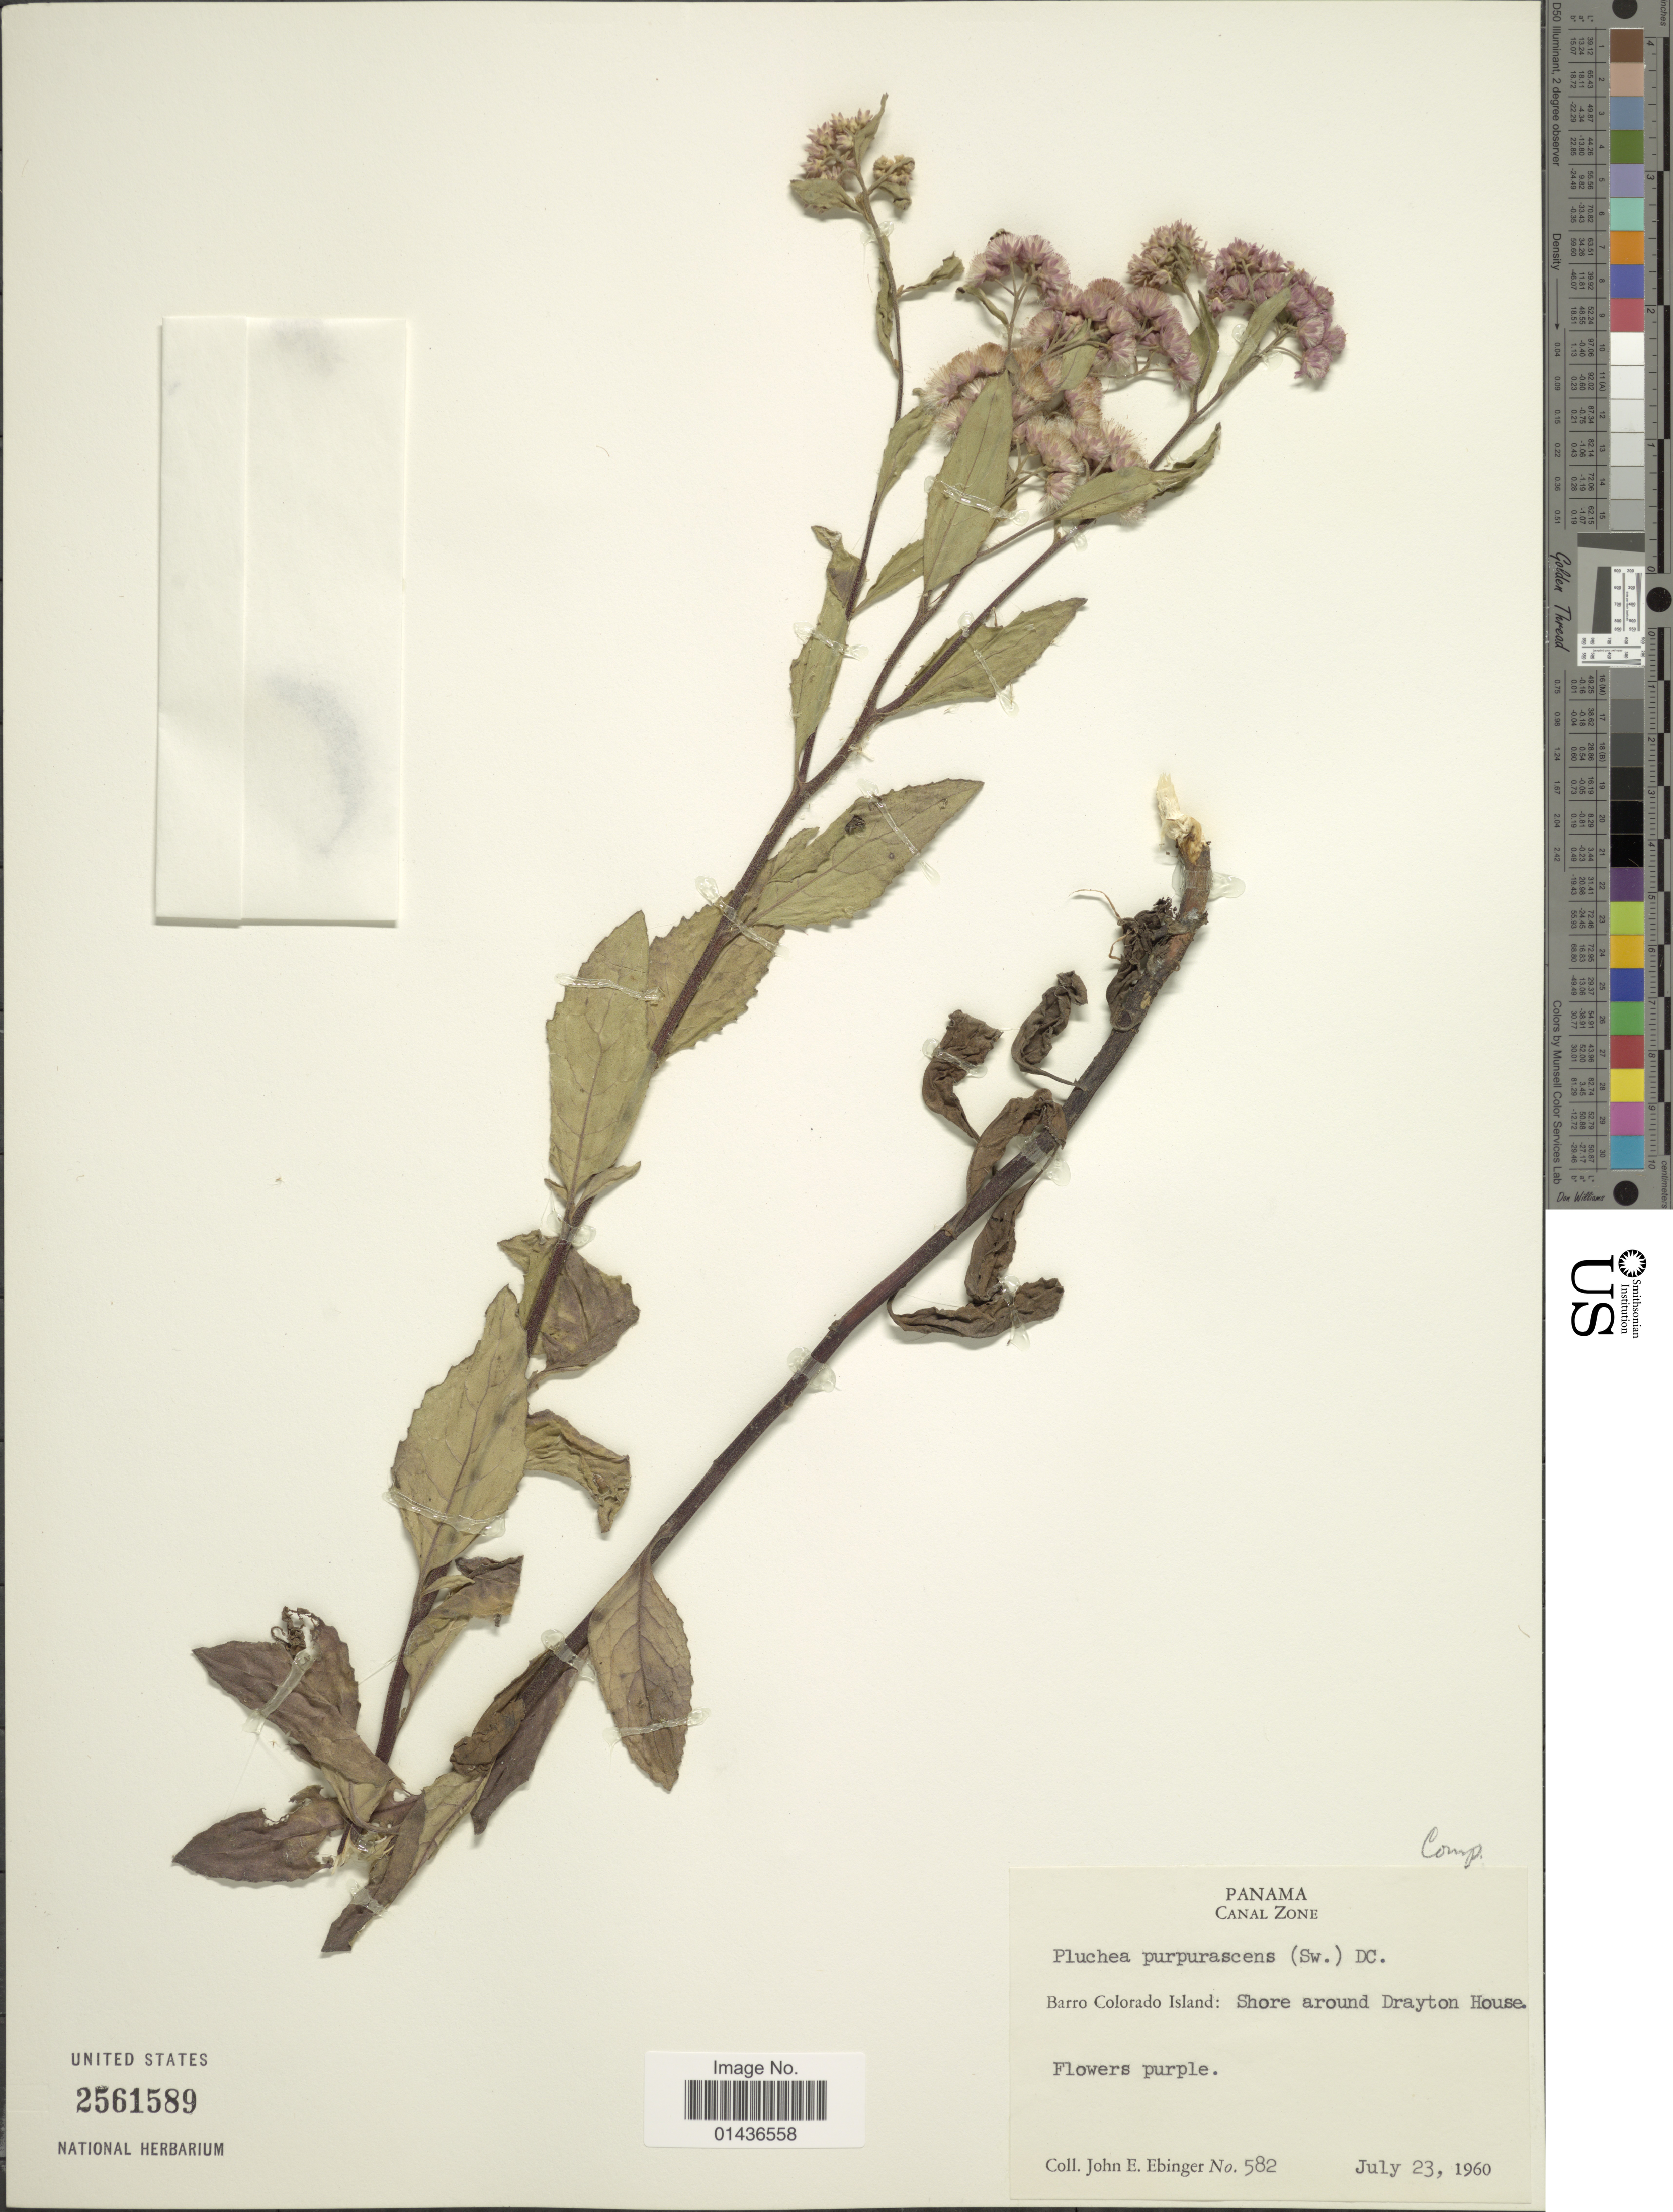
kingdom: Plantae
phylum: Tracheophyta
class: Magnoliopsida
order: Asterales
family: Asteraceae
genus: Pluchea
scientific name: Pluchea odorata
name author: (L.) Cass.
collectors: J. Ebinger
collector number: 582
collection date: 1960-07-23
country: Panama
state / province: Panamá Oeste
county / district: Canal Zone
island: Barro Colorado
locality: Canal Zone, Barro Colorado Island, shore around Drayton House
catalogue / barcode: US 2561589